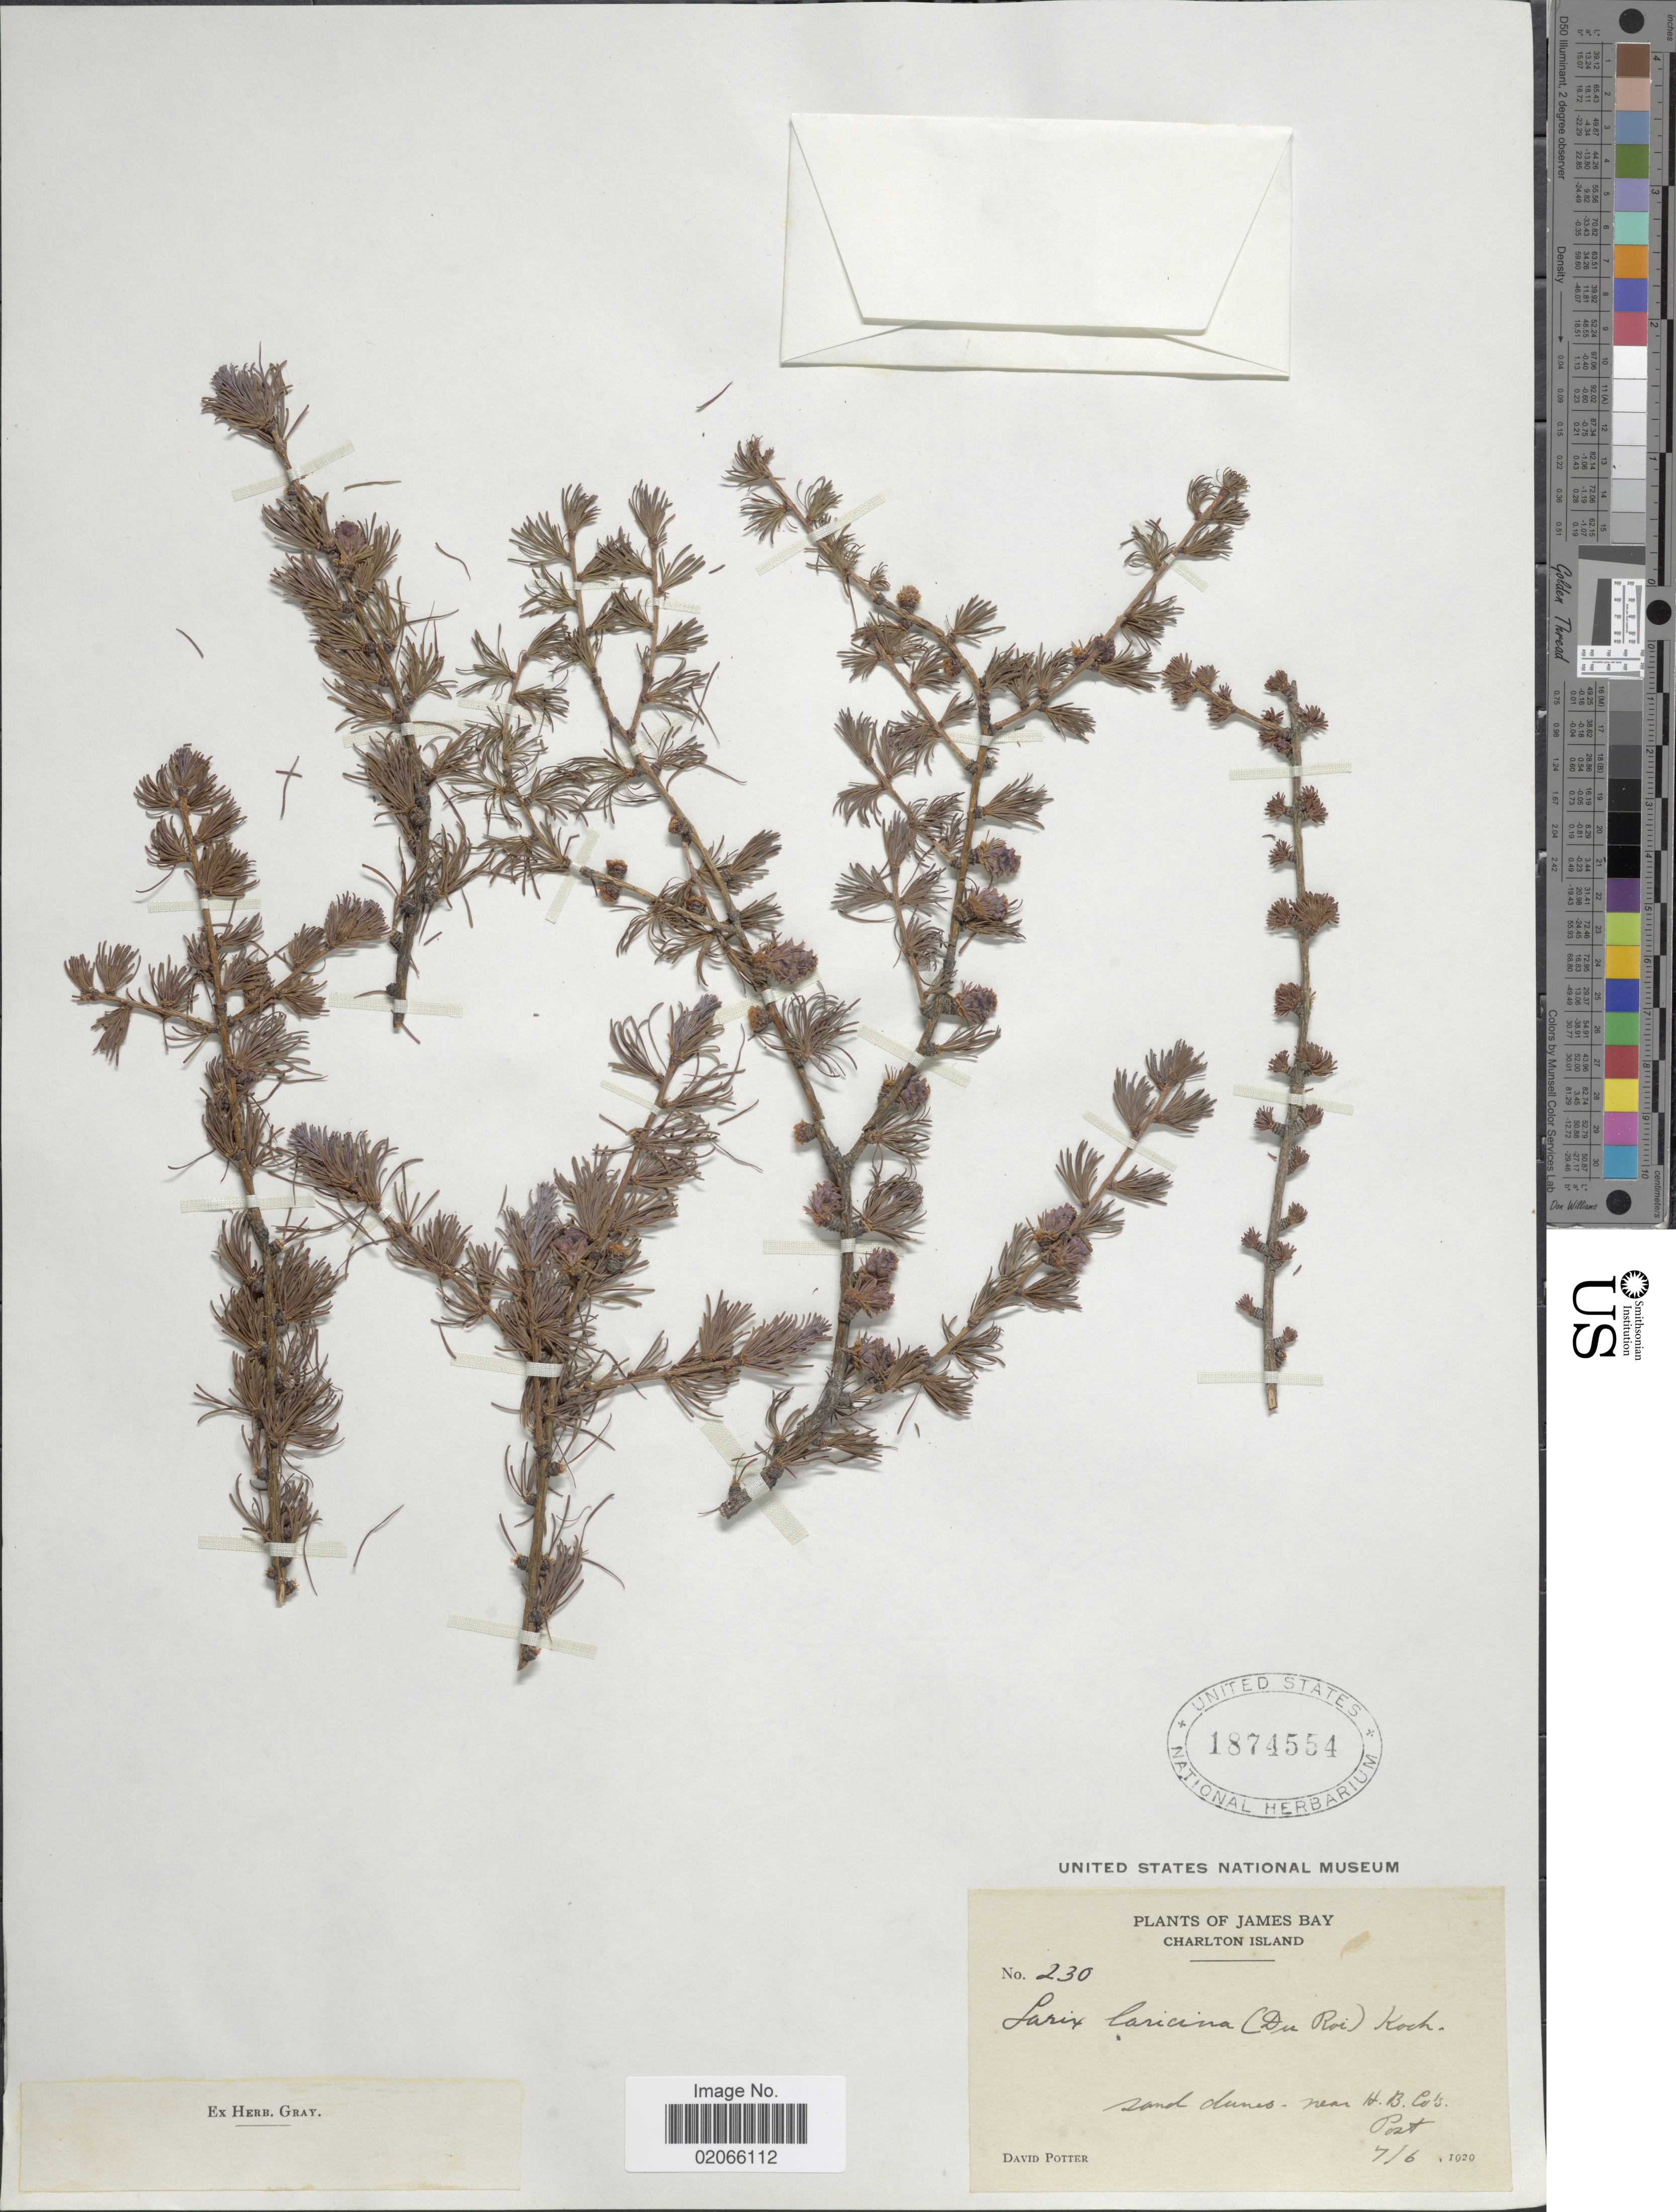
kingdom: Plantae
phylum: Tracheophyta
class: Pinopsida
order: Pinales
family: Pinaceae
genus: Larix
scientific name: Larix laricina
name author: (Du Roi) K. Koch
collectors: D. Potter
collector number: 230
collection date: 1929-06-07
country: Canada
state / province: Nunavut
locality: Sand dunes - near H.B. Co's Post. Charlton Island.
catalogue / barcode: US 1874554